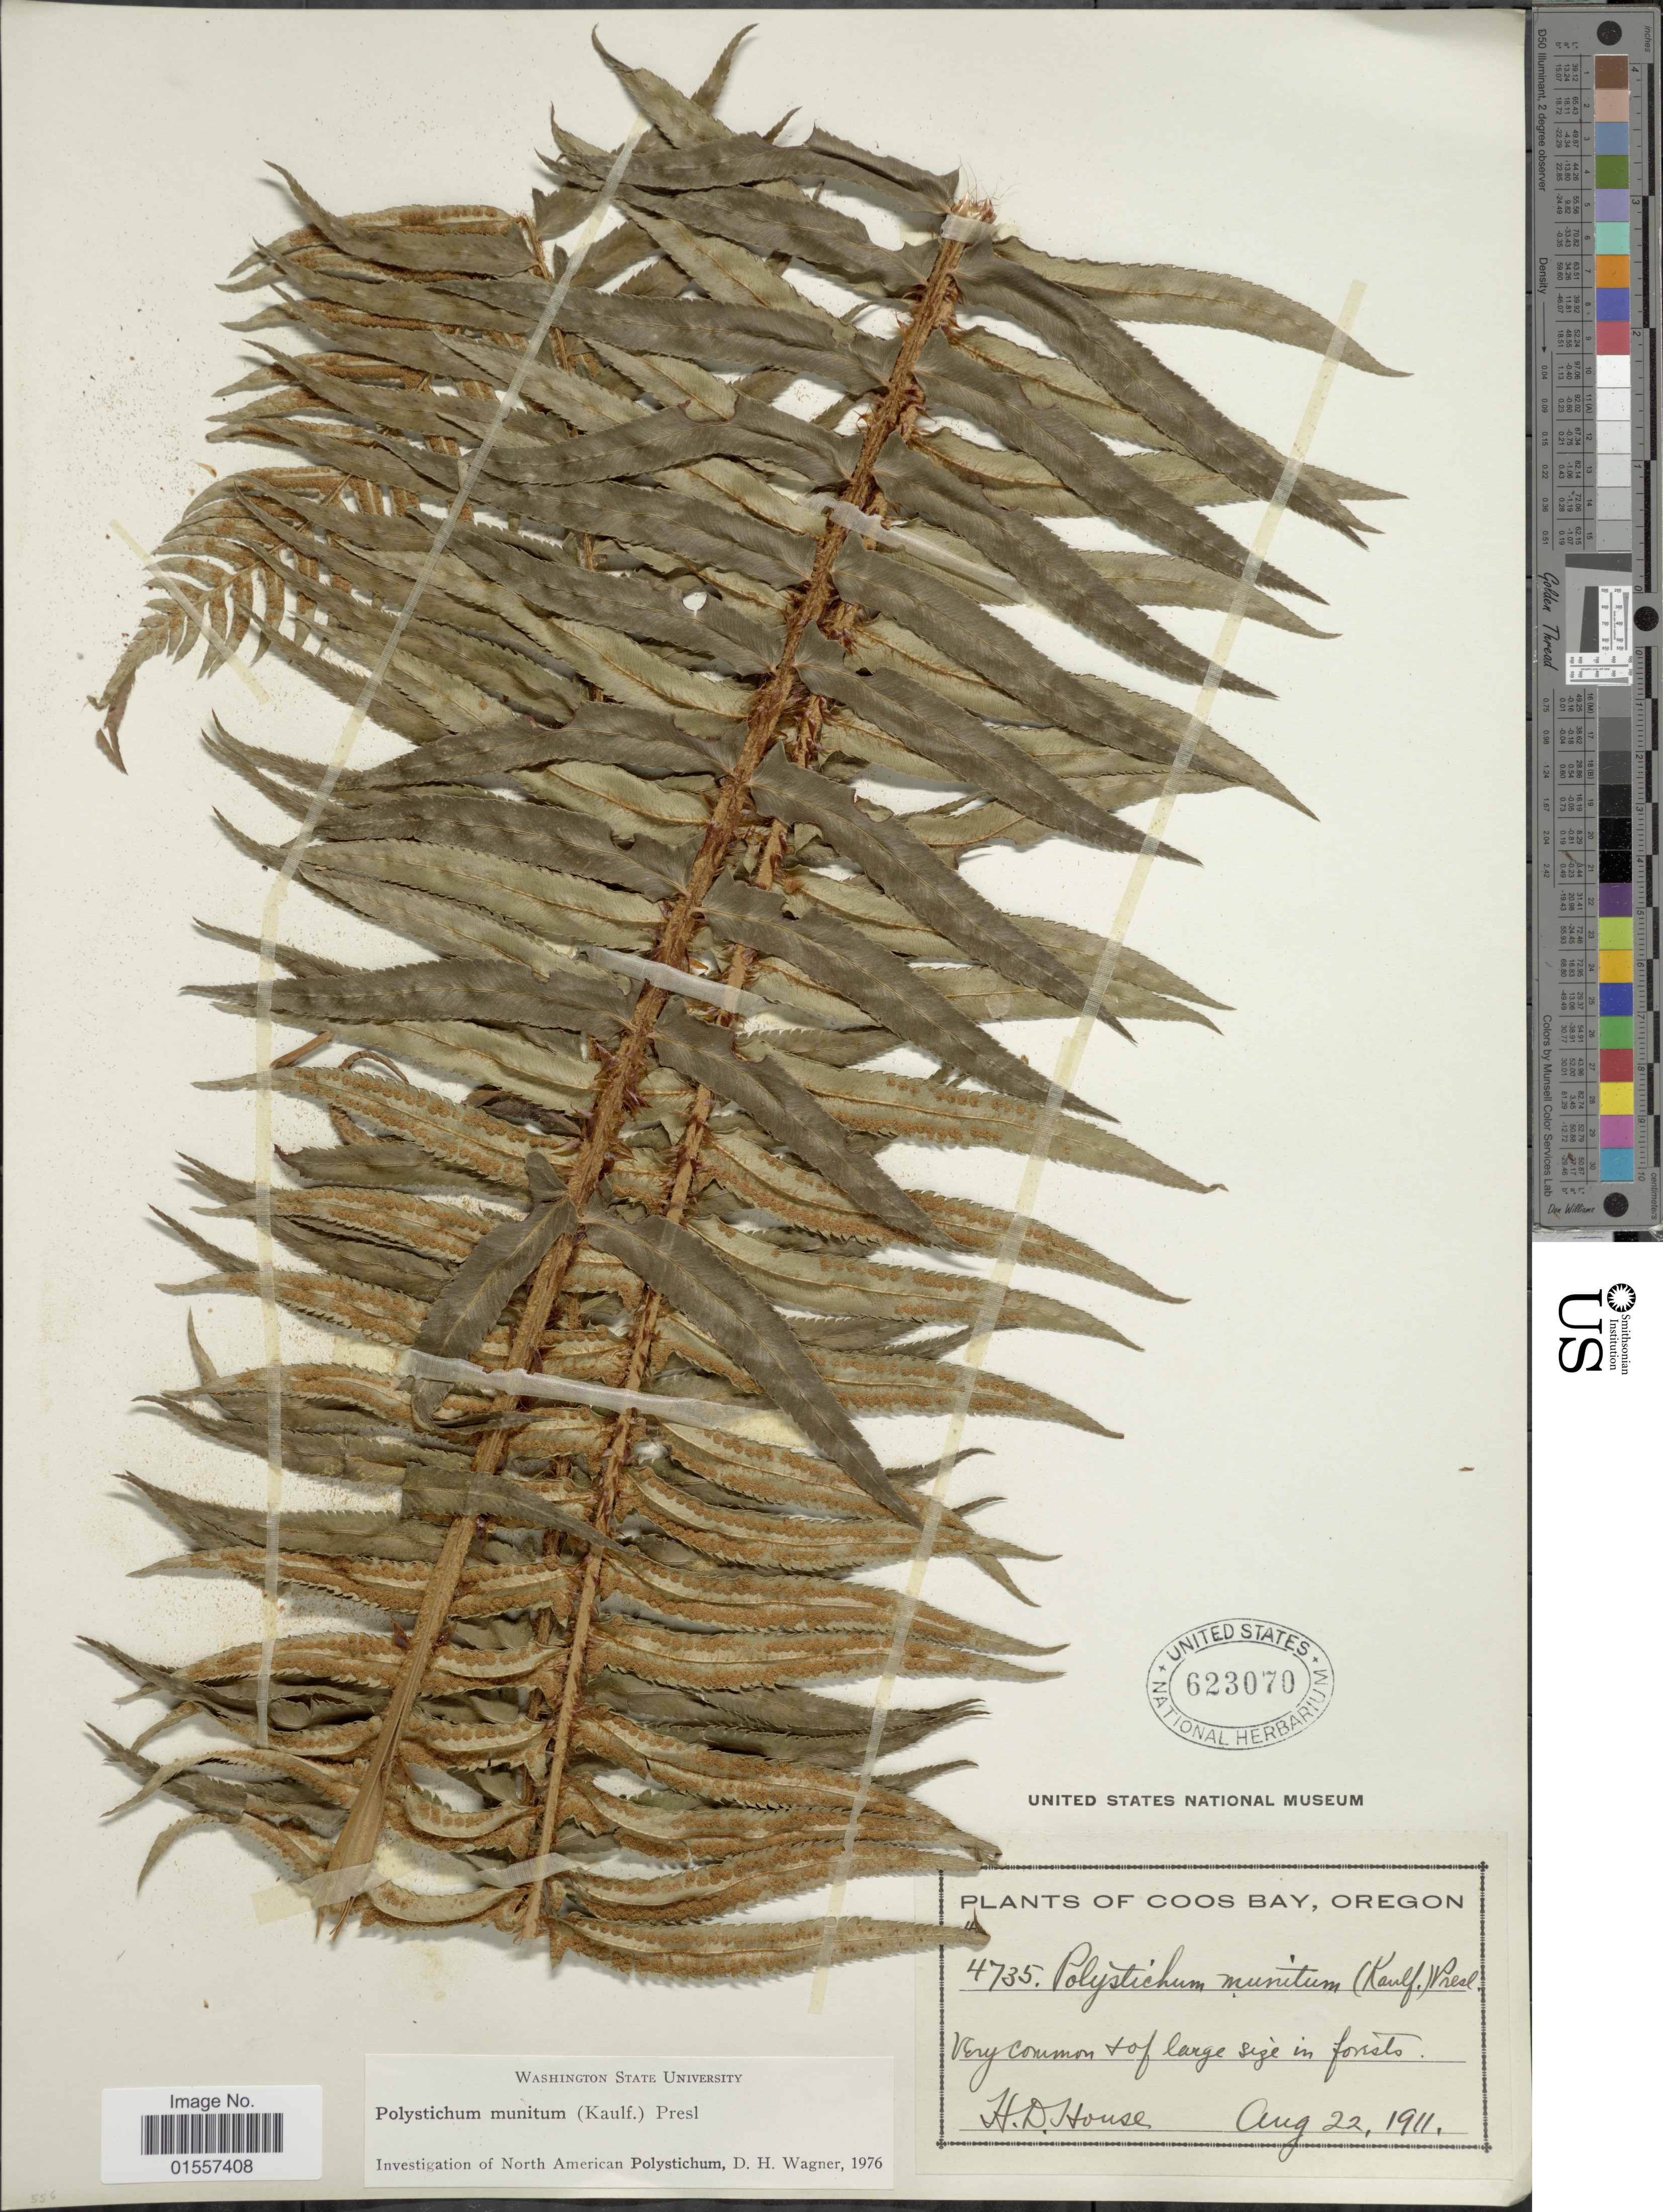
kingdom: Plantae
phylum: Tracheophyta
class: Polypodiopsida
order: Polypodiales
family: Dryopteridaceae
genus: Polystichum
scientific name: Polystichum munitum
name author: (Kaulf.) C. Presl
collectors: H. D. House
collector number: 4735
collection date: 1911-08-22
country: United States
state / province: Oregon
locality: Coos Bay, Oregon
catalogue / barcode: US 623070